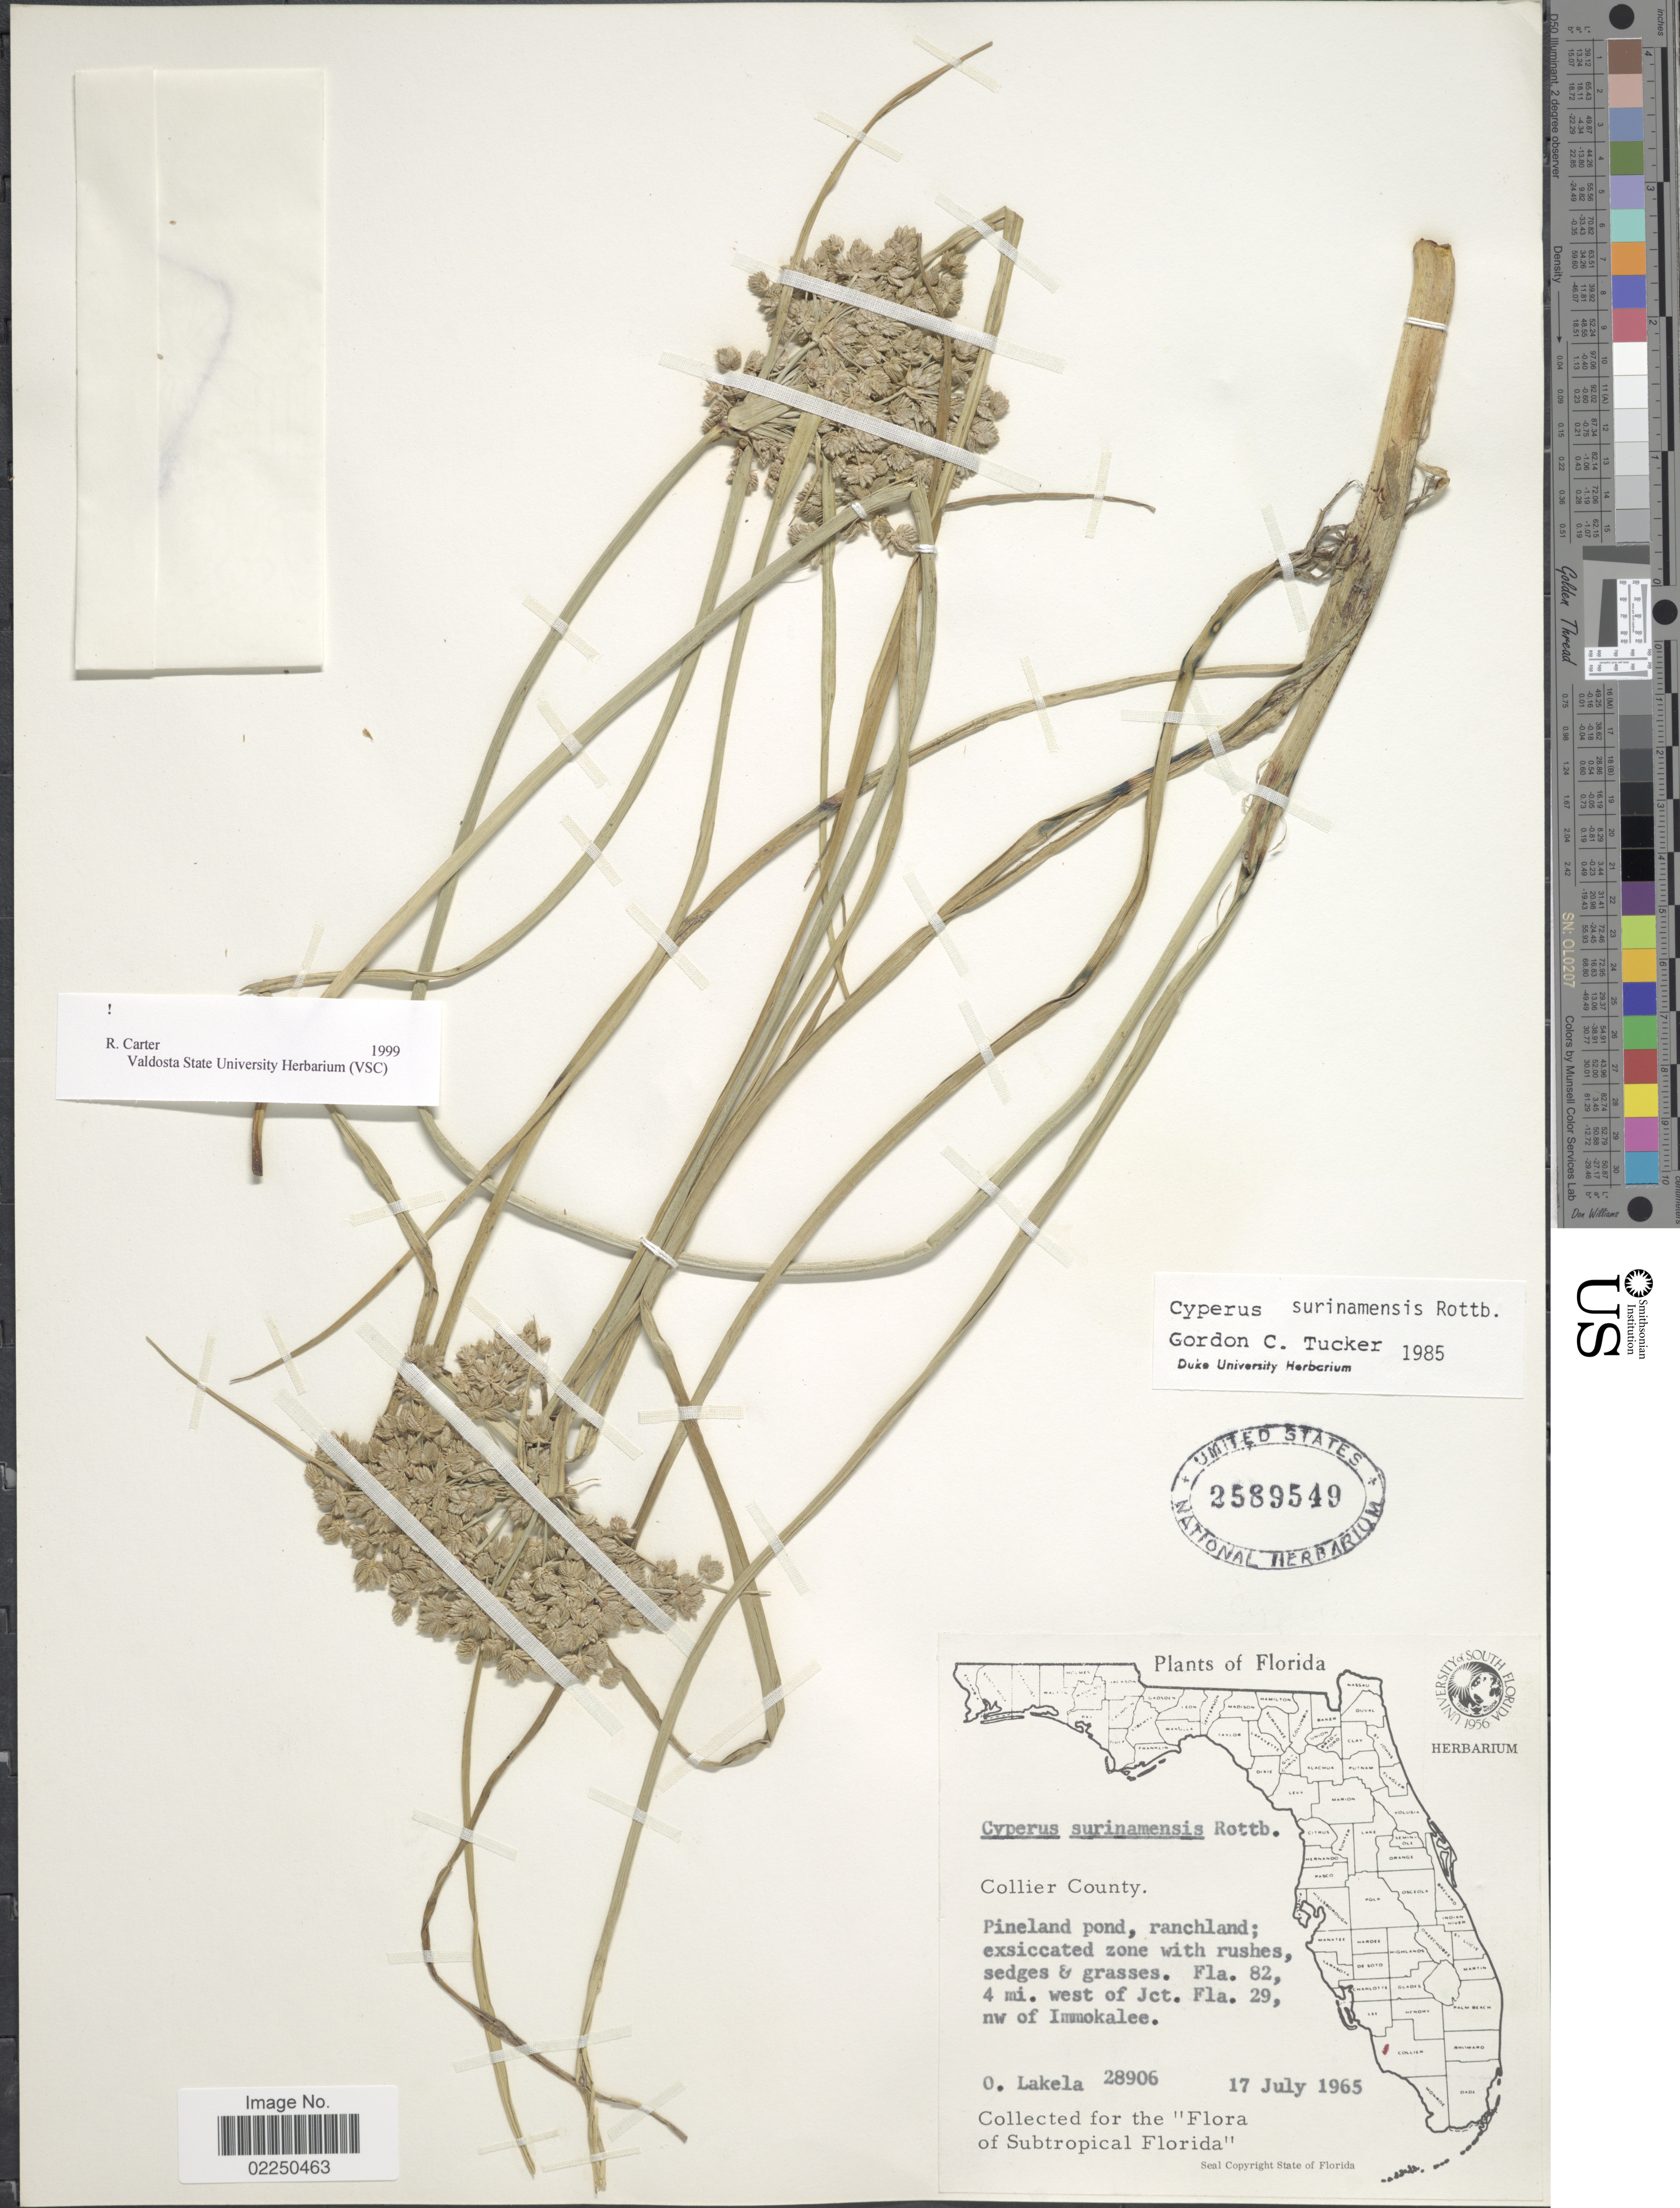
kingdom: Plantae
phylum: Tracheophyta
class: Liliopsida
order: Poales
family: Cyperaceae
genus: Cyperus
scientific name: Cyperus surinamensis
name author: Rottb.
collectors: O. Lakela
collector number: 28906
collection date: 1965-07-17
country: United States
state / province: Florida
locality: Collier County. Pineland pond, ranchland; exsiccated zone with rushes, sedges & grasses. Fla. 82, a mi. west of Jct. Fla. 29, nw of Immokalee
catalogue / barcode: US 2589549